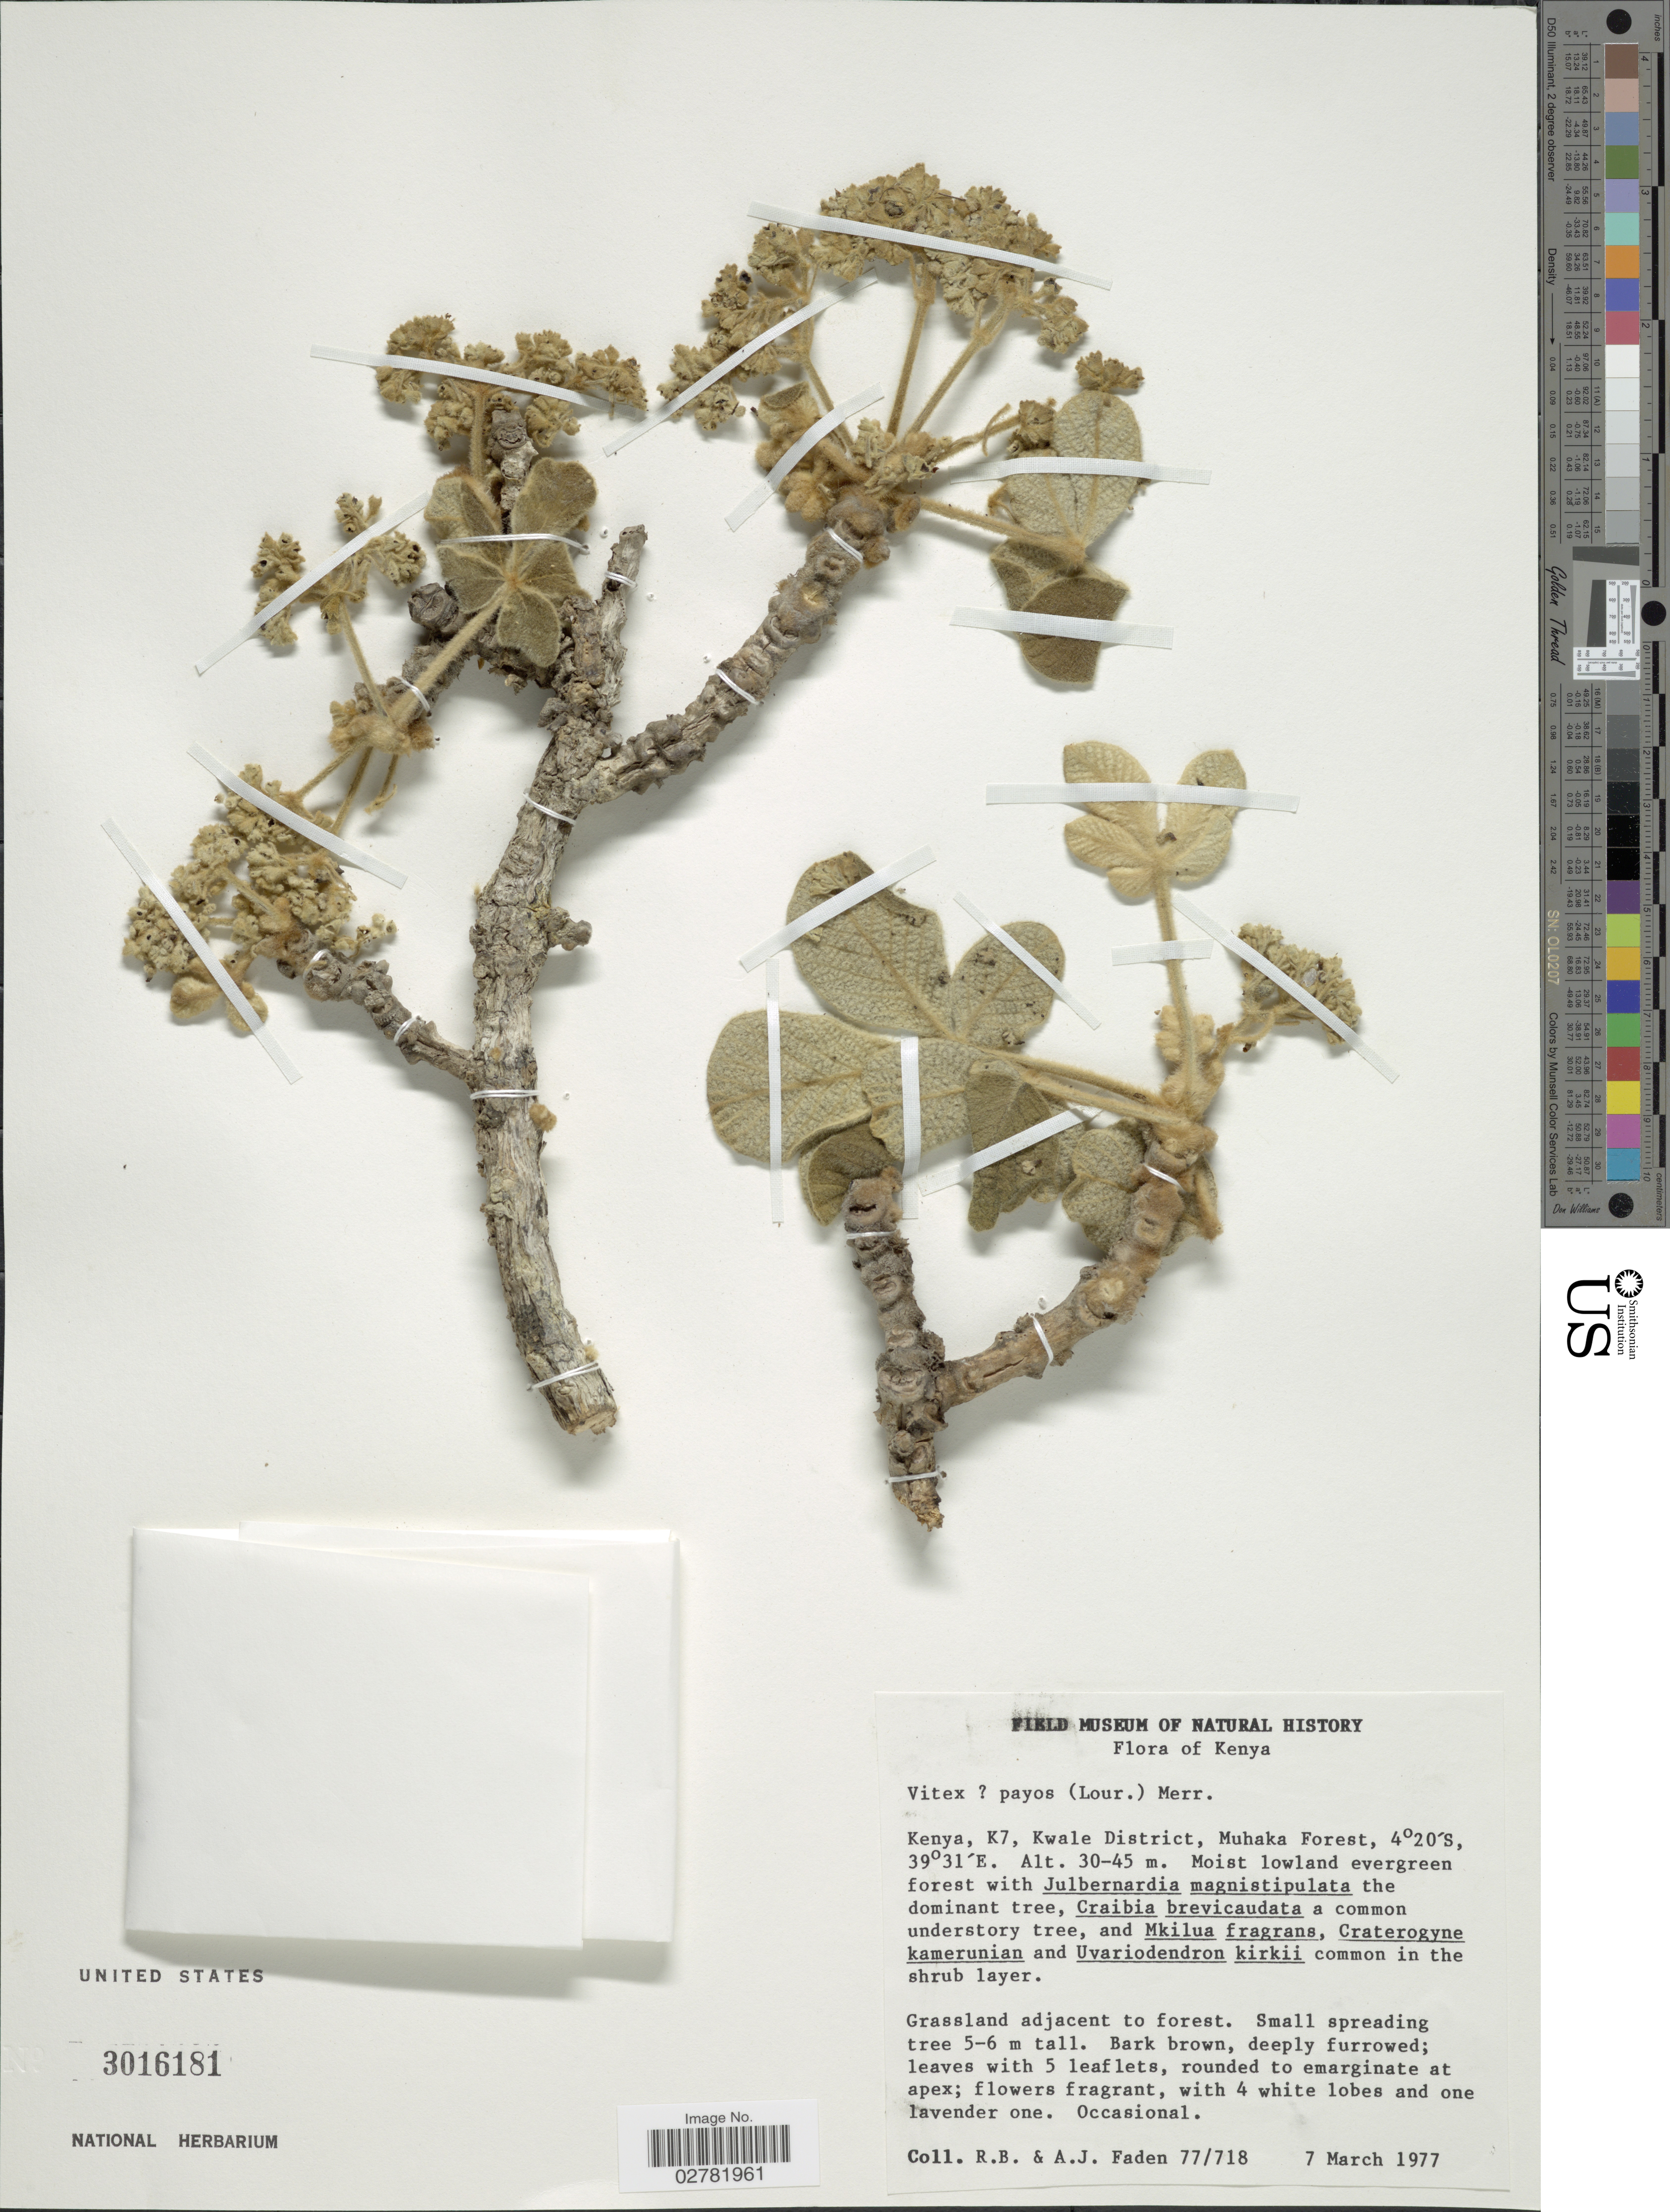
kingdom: Plantae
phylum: Tracheophyta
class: Magnoliopsida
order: Lamiales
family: Lamiaceae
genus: Vitex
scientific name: Vitex payos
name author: (Lour.) Merr.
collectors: R. B. Faden & A. J. Faden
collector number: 77/718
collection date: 1977-03-07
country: Kenya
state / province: Kwale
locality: K7, Kwale District, Muhaka Forest.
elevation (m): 30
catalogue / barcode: US 3016181